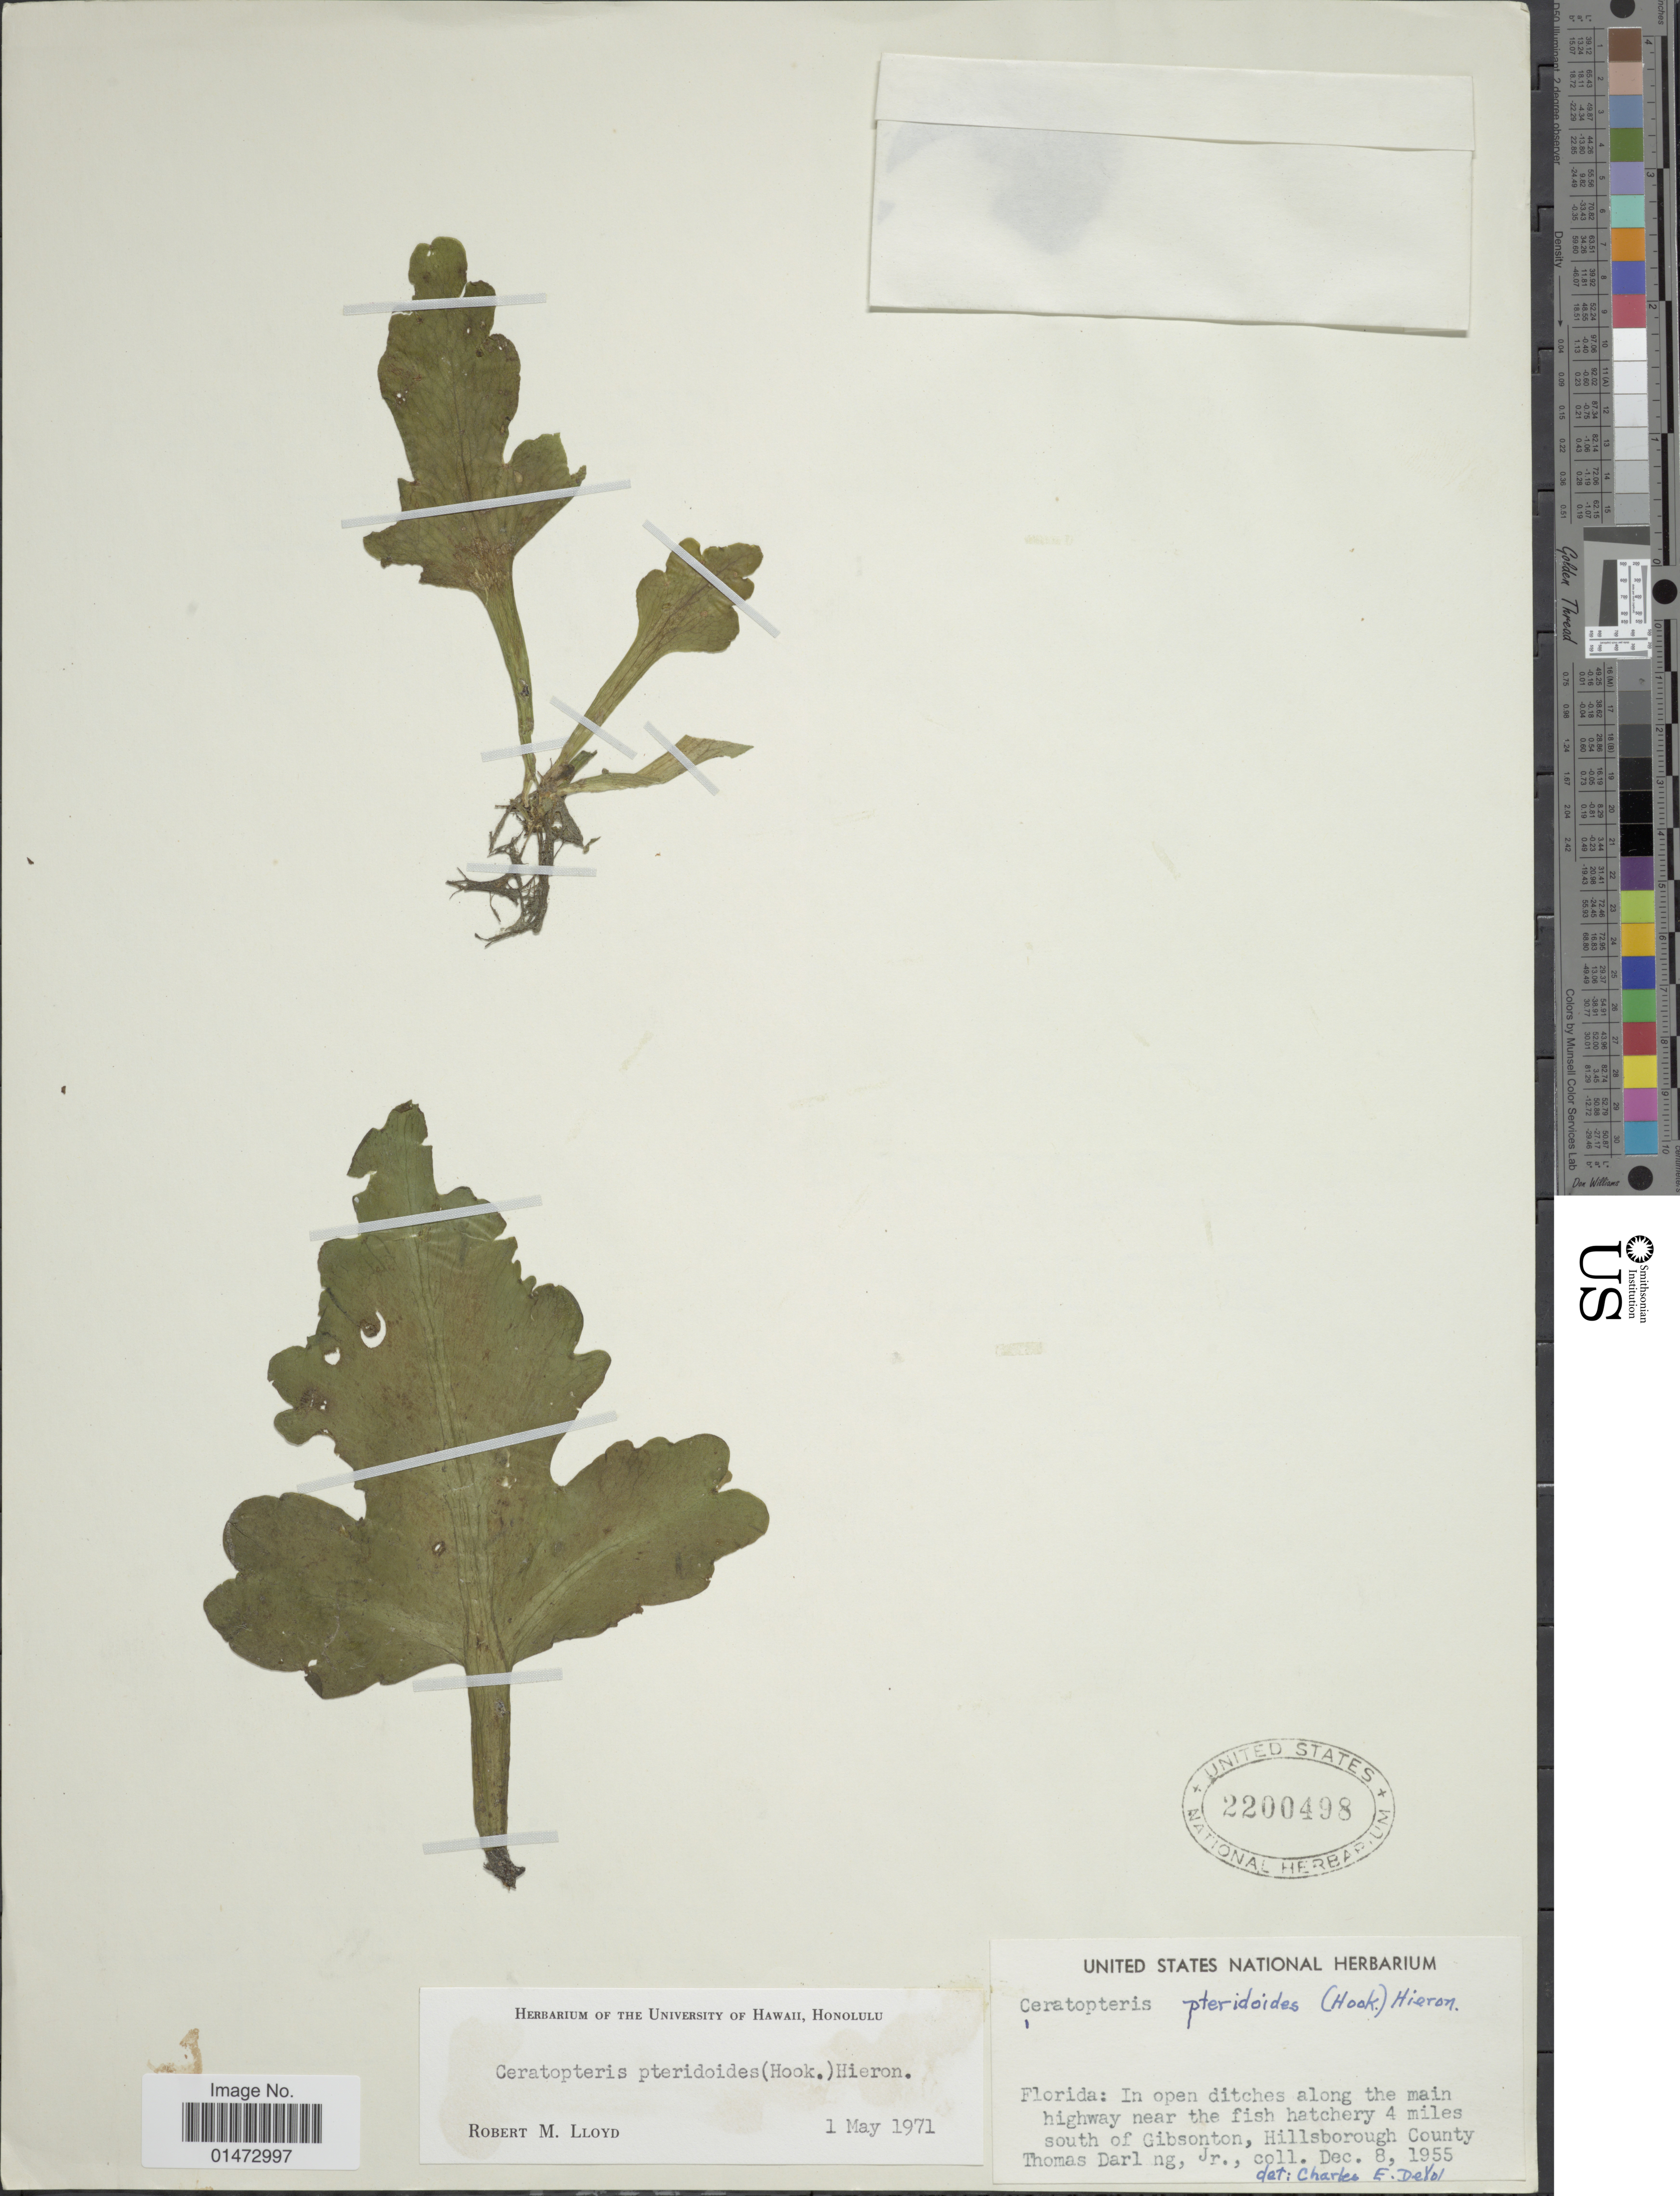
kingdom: Plantae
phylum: Tracheophyta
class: Polypodiopsida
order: Polypodiales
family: Pteridaceae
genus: Ceratopteris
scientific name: Ceratopteris pteridioides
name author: (Hook.) Hieron.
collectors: T. Darling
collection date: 1955-12-08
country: United States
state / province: Florida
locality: In open ditches along the main highway near the fish hatchery 4 miles south of Gibsonton, Hillsborough County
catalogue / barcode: US 2200498